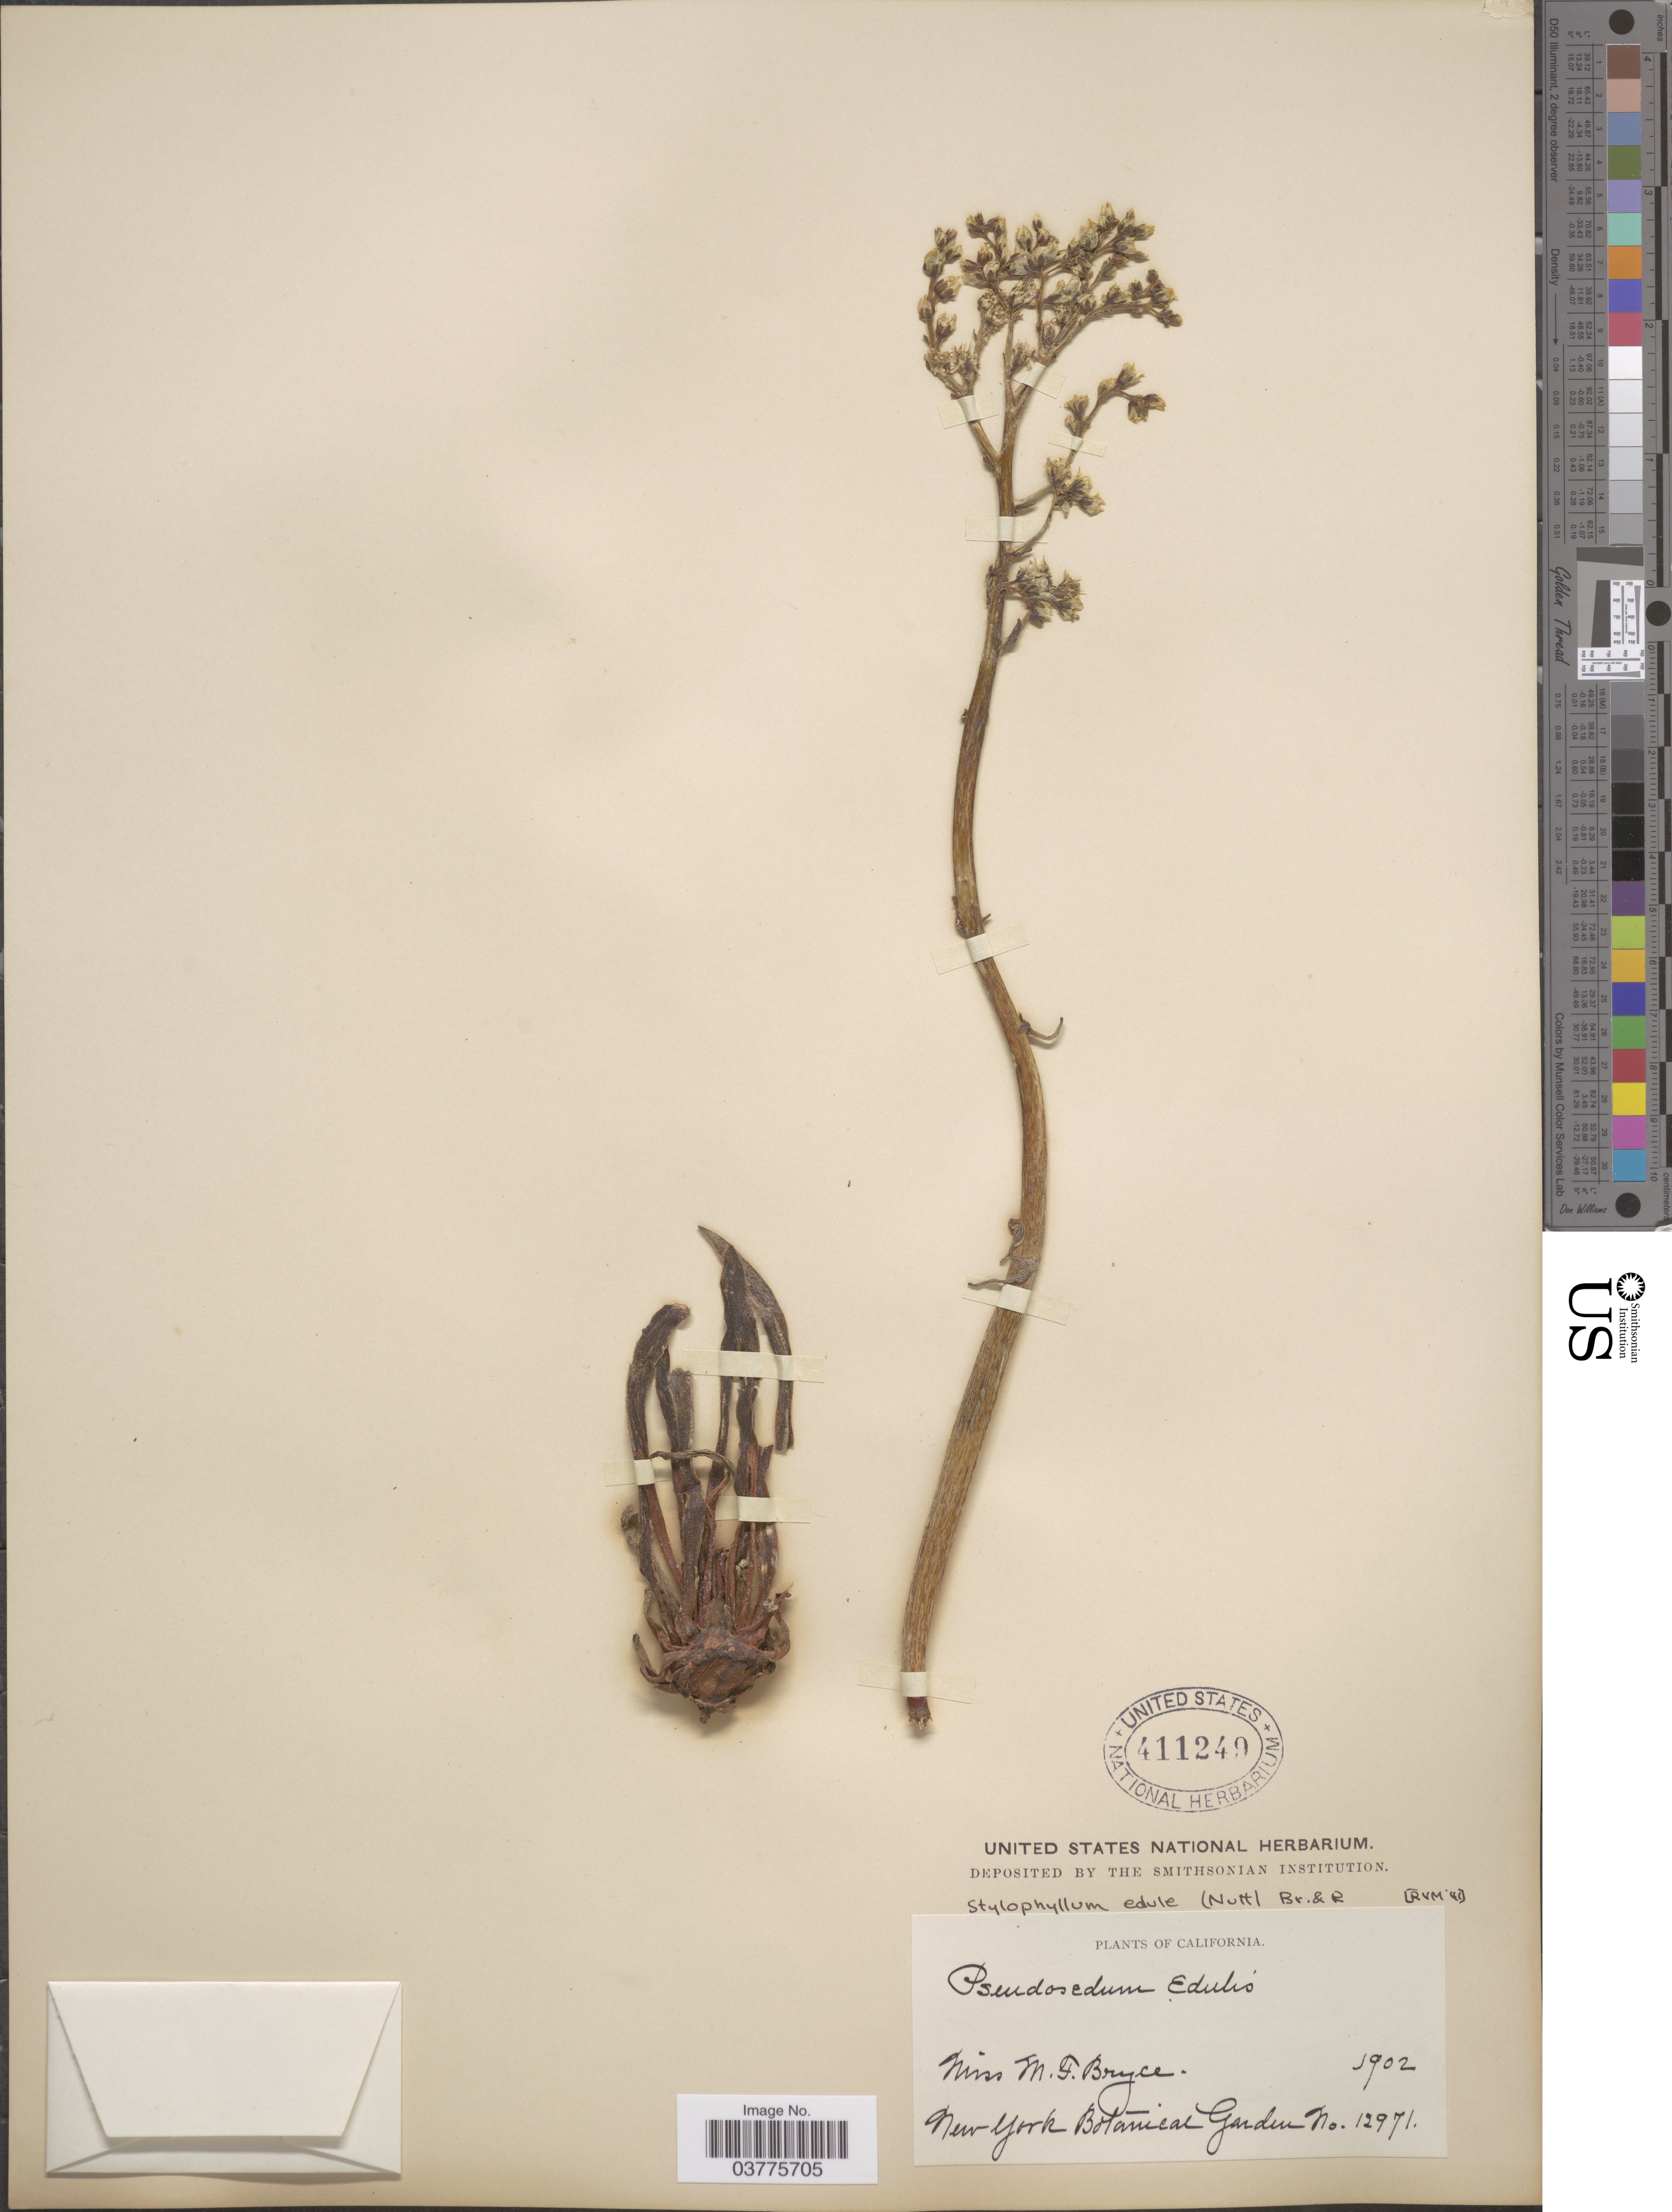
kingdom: Plantae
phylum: Tracheophyta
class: Magnoliopsida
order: Saxifragales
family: Crassulaceae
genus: Dudleya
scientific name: Dudleya edulis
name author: (Nutt.) Moran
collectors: M. Bryce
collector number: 12971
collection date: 1902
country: United States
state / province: New York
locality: New York Botanical Garden.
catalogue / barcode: US 411249